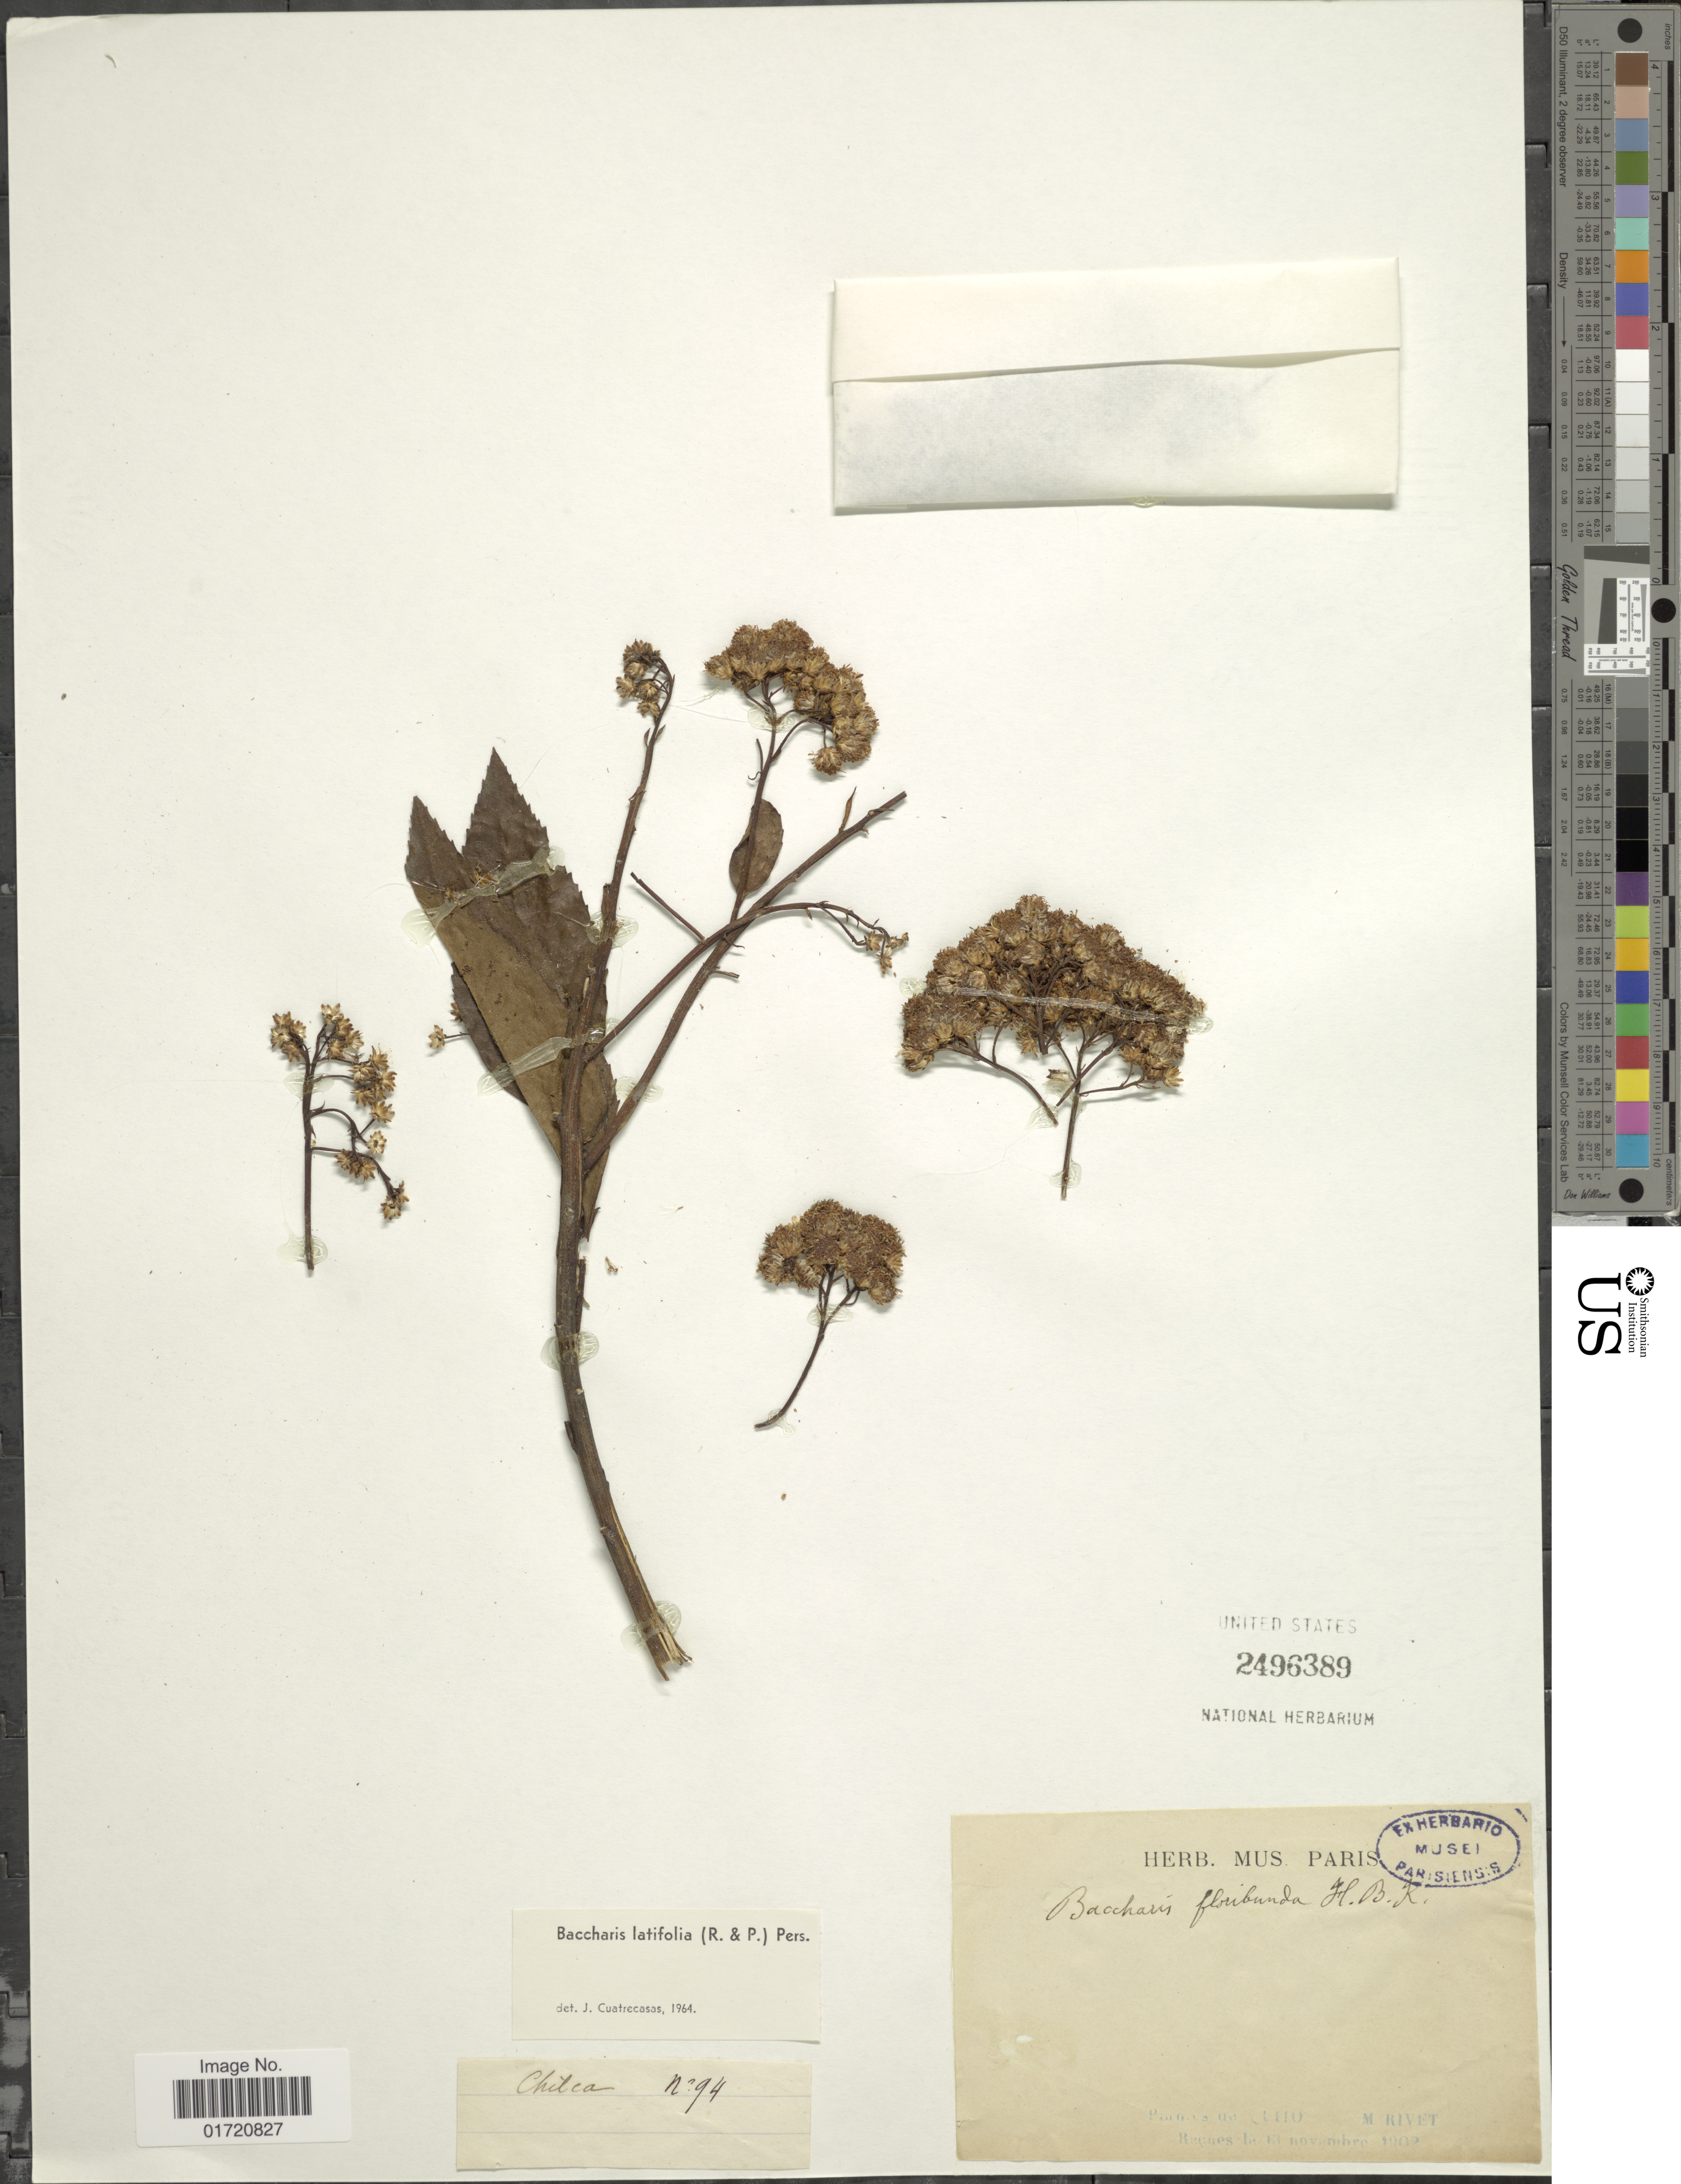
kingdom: Plantae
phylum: Tracheophyta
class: Magnoliopsida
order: Asterales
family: Asteraceae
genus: Baccharis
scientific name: Baccharis latifolia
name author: (Ruiz & Pav.) Pers.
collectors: M. Rivet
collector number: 94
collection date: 1902-11-13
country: Chile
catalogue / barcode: US 2496389